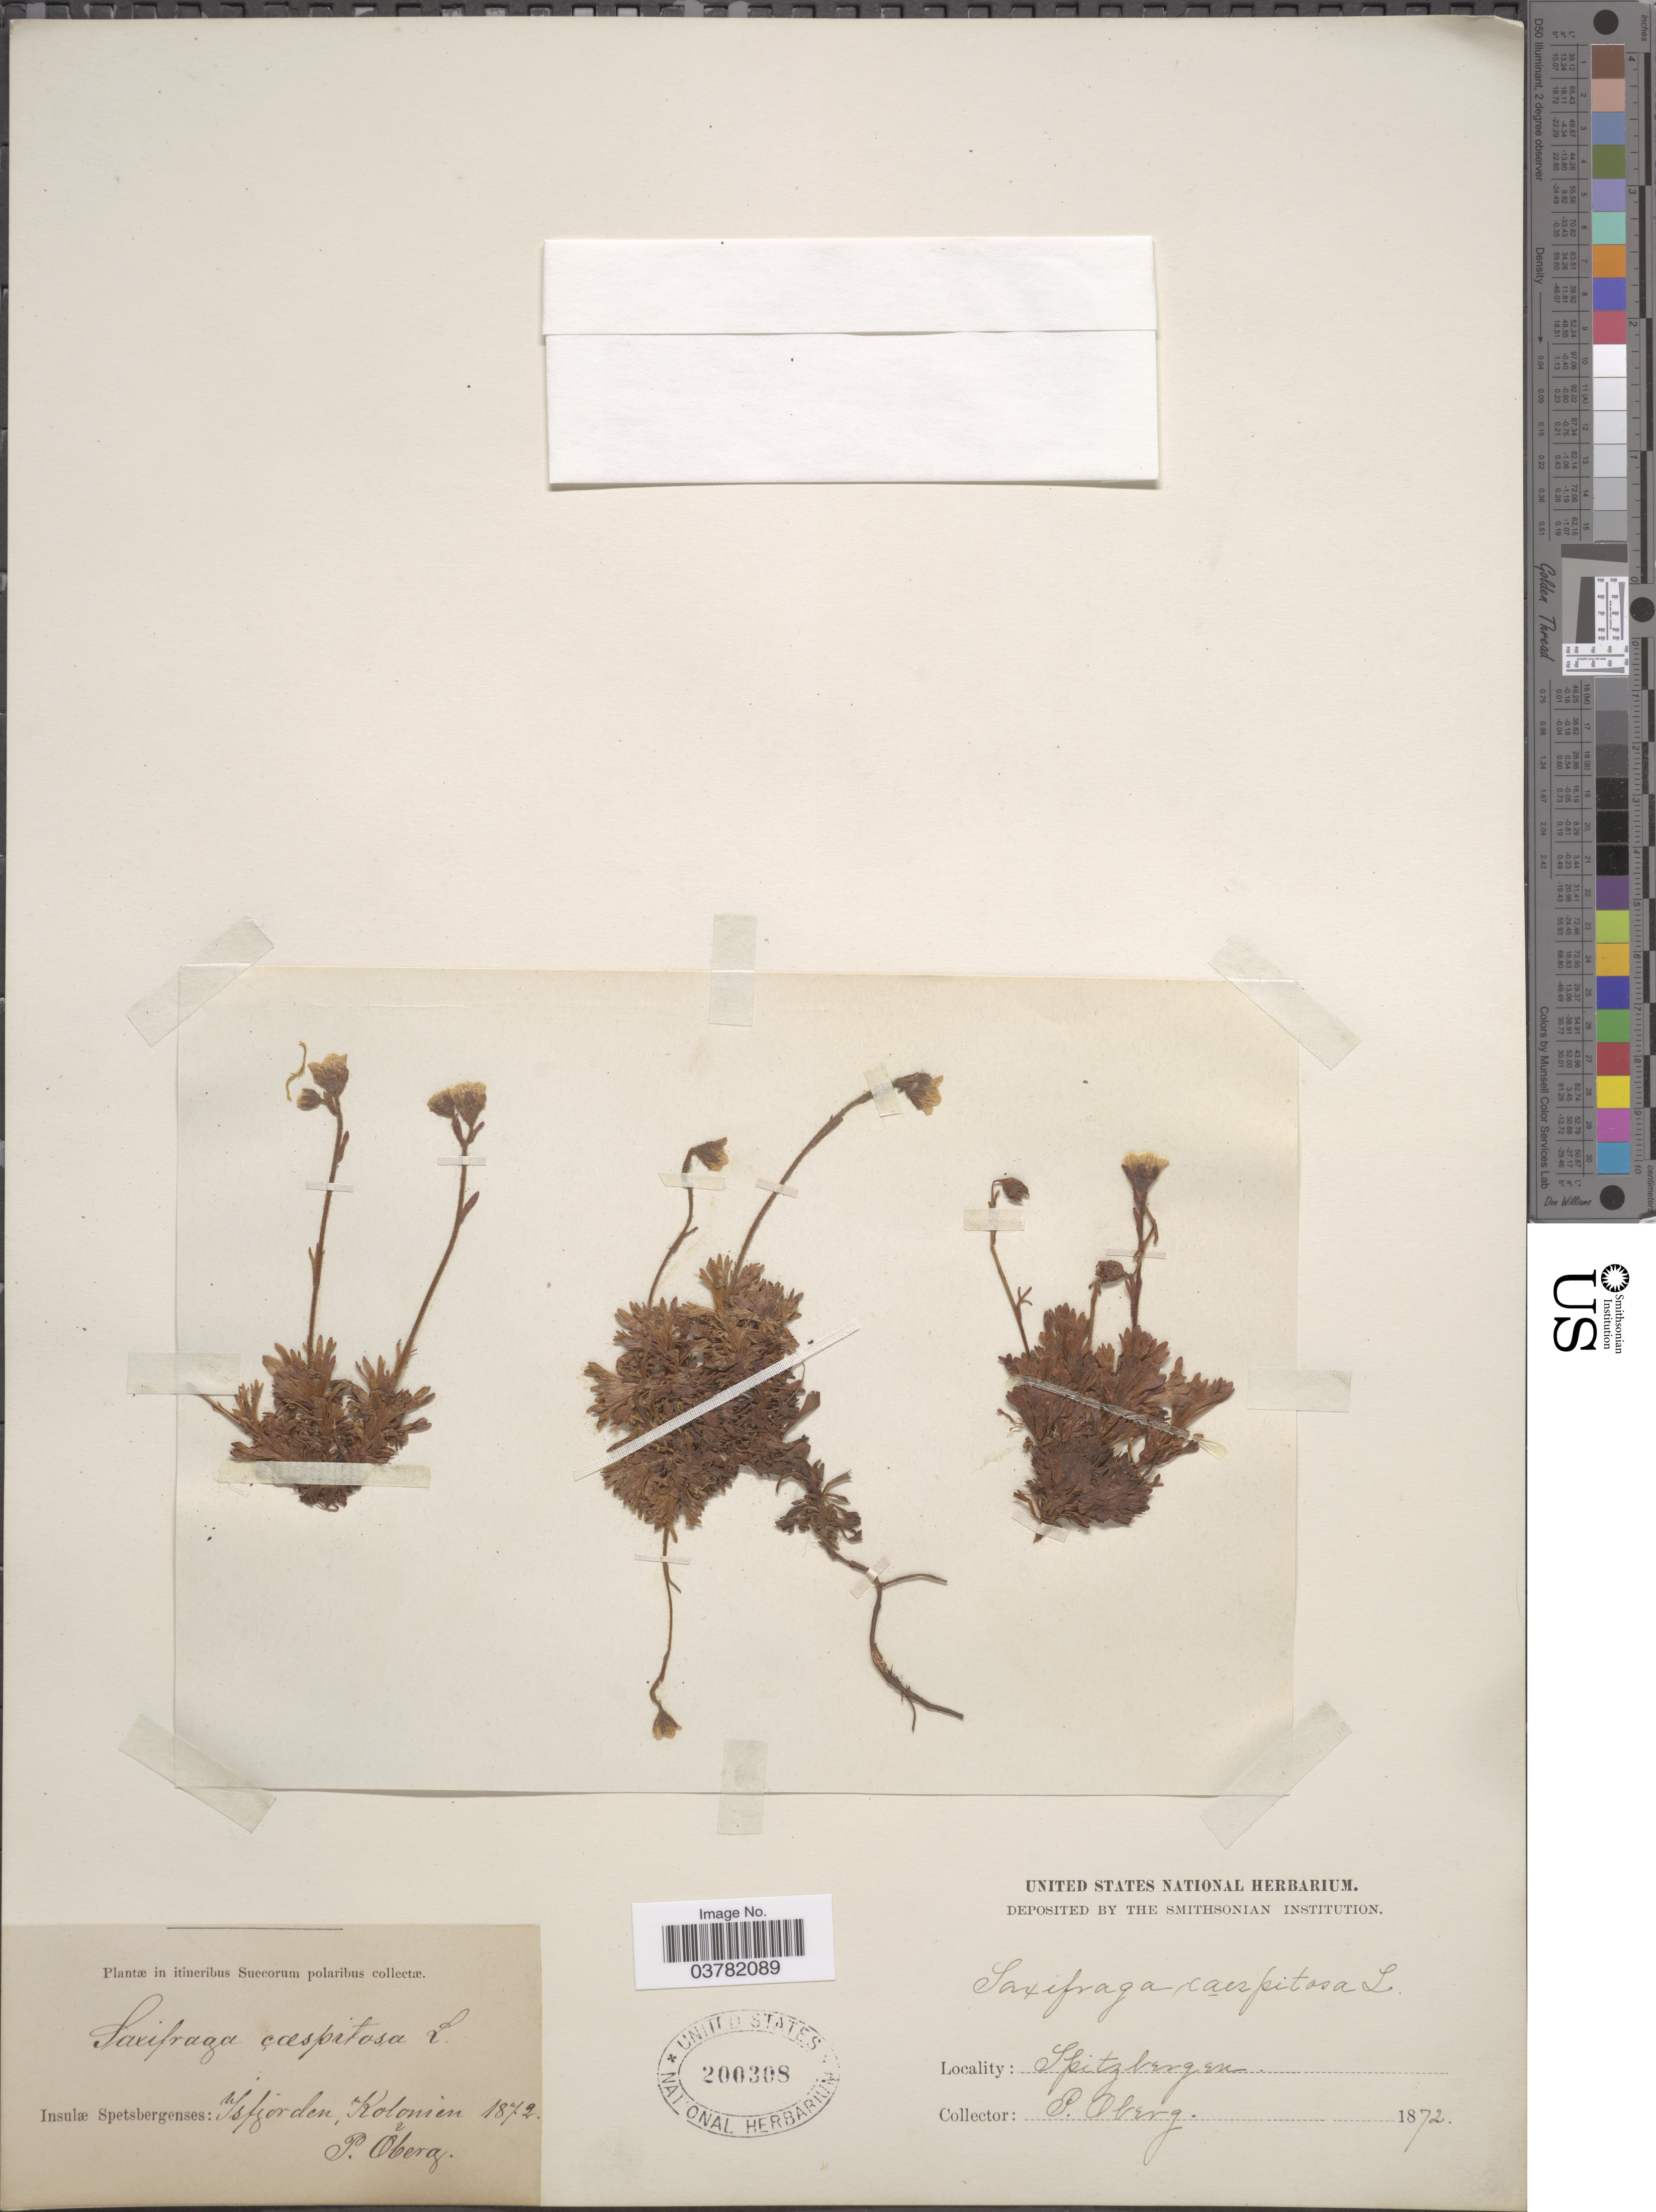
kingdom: Plantae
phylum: Tracheophyta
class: Magnoliopsida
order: Saxifragales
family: Saxifragaceae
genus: Saxifraga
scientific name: Saxifraga caespitosa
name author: L.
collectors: P. Oberg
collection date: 1872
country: Norway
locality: Itineribus Suecorum polaribus. Insulæ Spetsbergenses: Isfjorden, Kolonien. Spitzbergen.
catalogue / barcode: US 200308